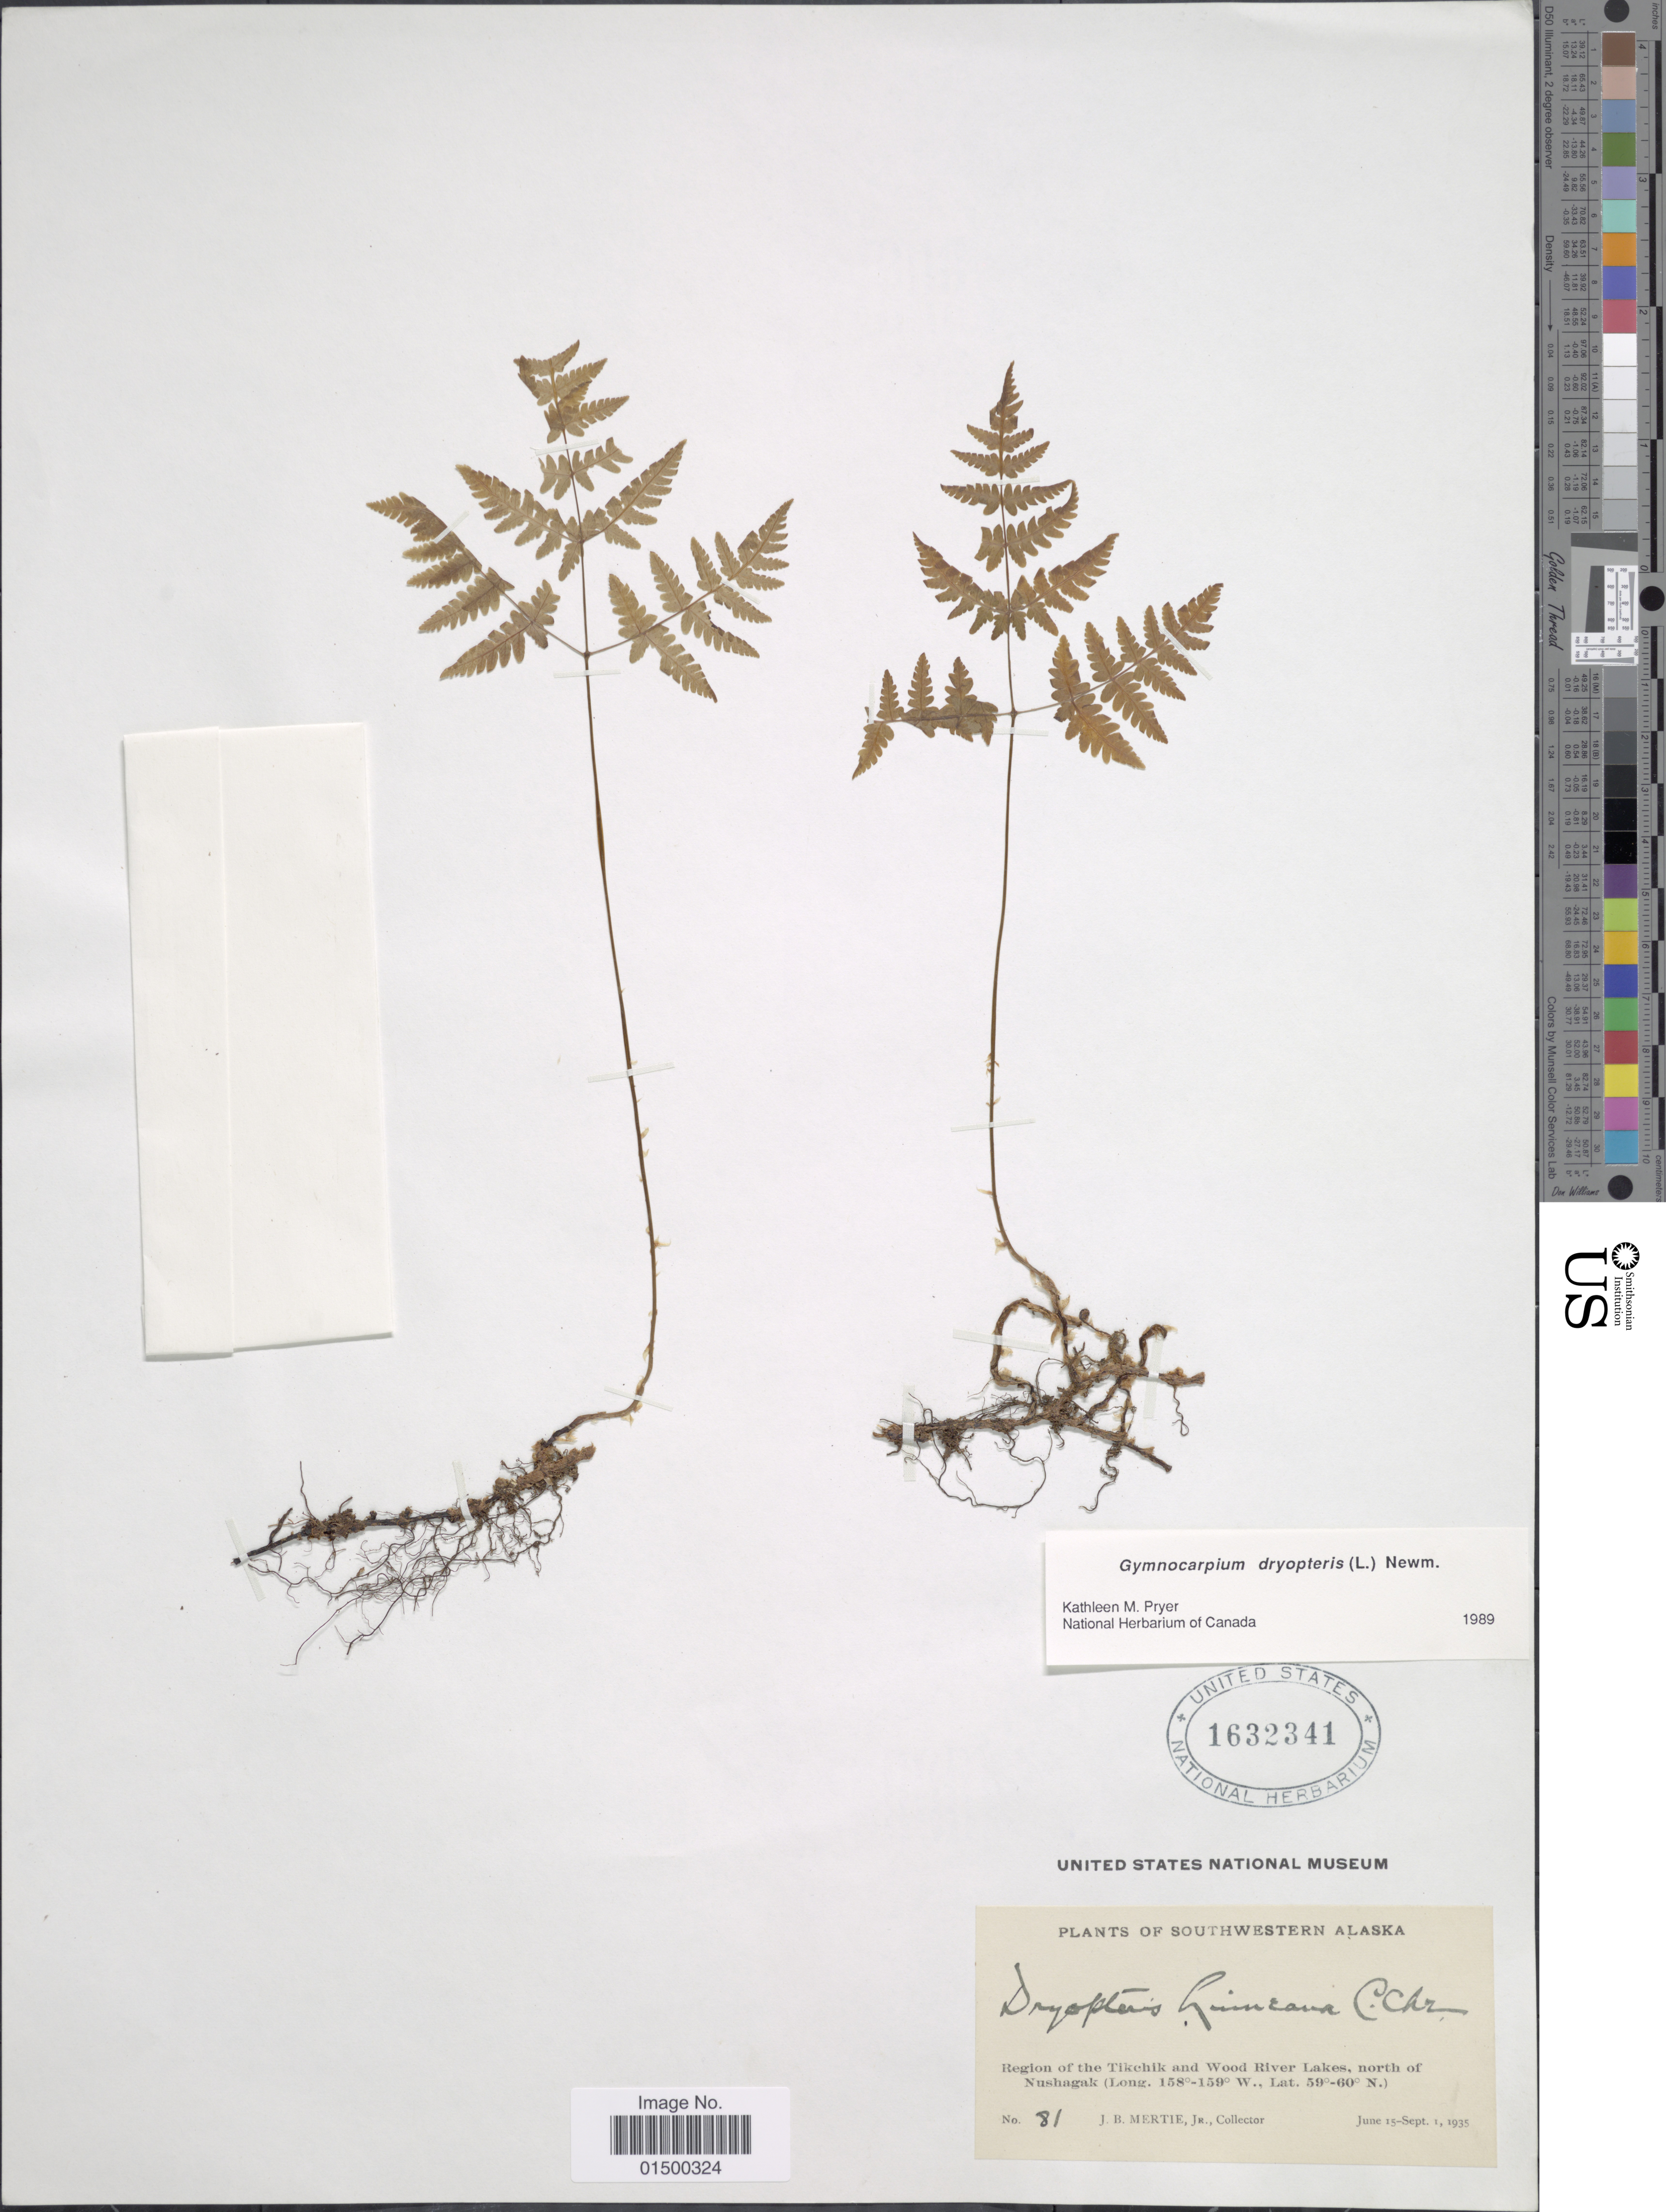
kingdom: Plantae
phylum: Tracheophyta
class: Polypodiopsida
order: Polypodiales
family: Cystopteridaceae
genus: Gymnocarpium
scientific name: Gymnocarpium dryopteris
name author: (L.) Newman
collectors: J. Mertie Jr.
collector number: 81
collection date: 1935-06-15/1935-09-01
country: United States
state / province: Alaska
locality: Southwestern Alaska. Region on the Tikchik and Wood River Lakes, north of Nushagak.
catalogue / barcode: US 1632341